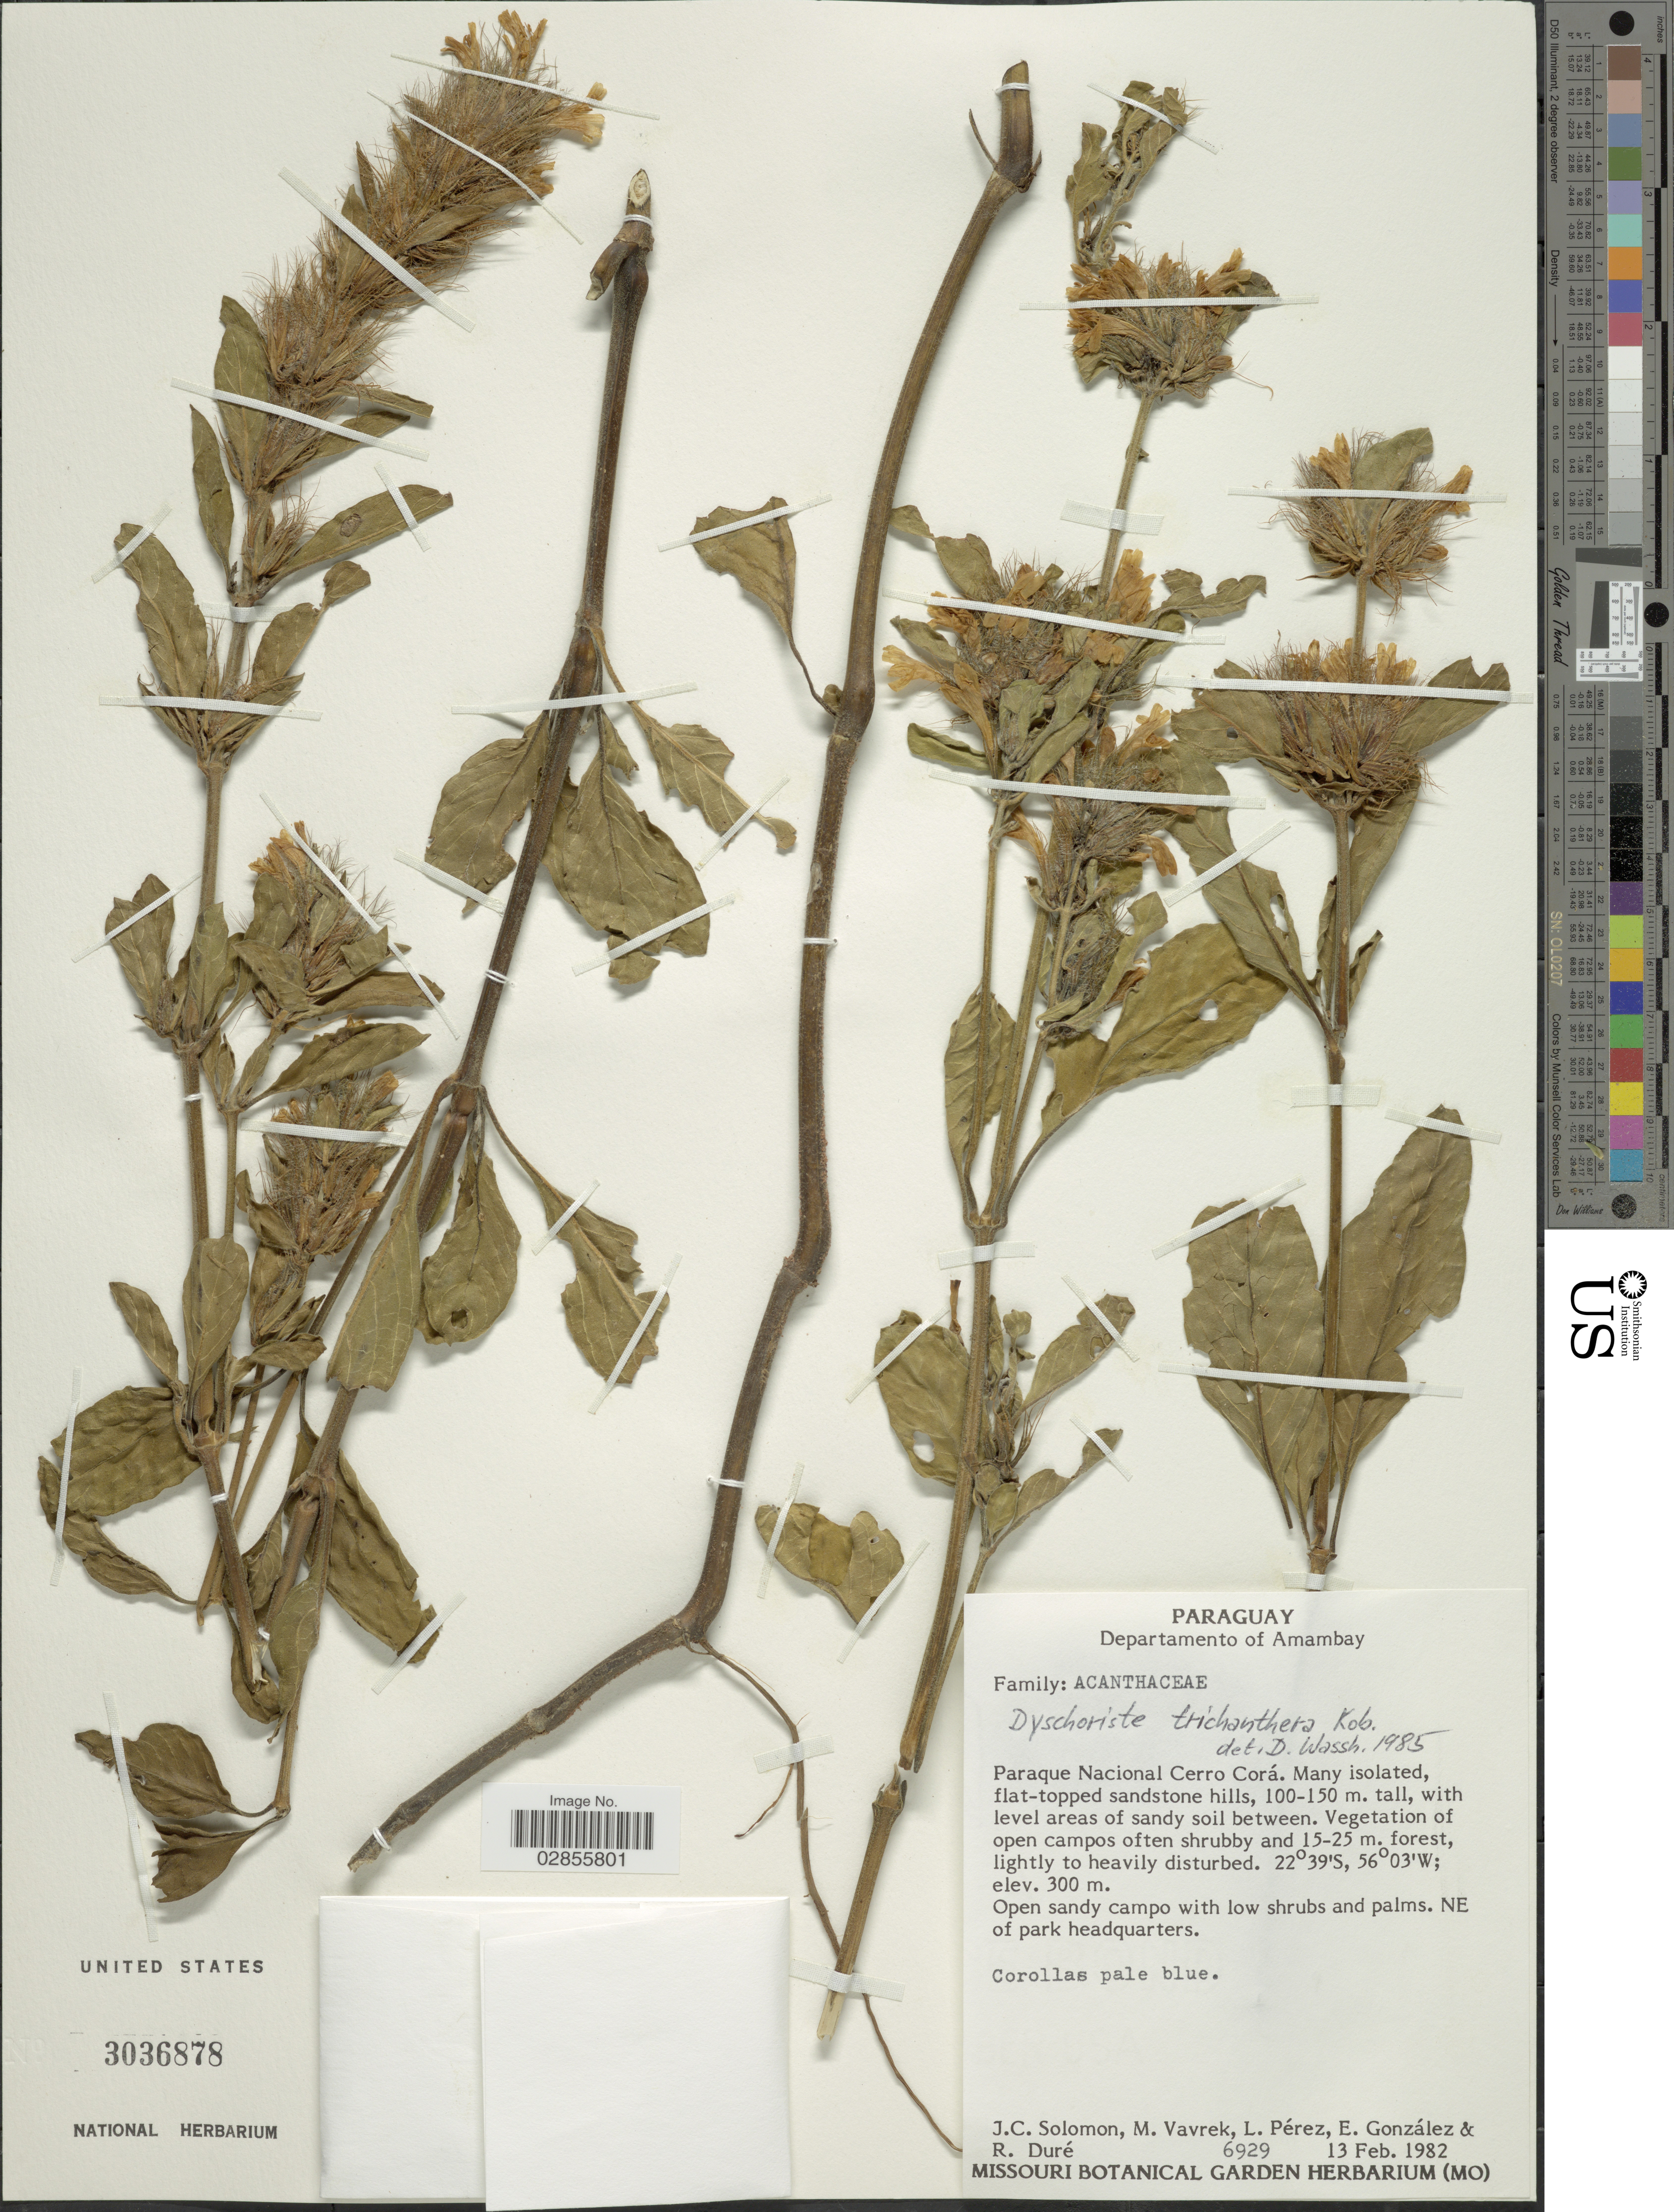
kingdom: Plantae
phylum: Tracheophyta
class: Magnoliopsida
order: Lamiales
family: Acanthaceae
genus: Dyschoriste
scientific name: Dyschoriste trichocalyx subsp. verticillaris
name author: (C.B. Clarke) Vollesen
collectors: J. C. Solomon, M. Vavrek, L. Pérez, E. González & R. Duré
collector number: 6929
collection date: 1982-02-13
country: Paraguay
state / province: Amambay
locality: Departamento of Amambay. Paraque Nacional Cerro Corá.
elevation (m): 300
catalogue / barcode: US 3036878